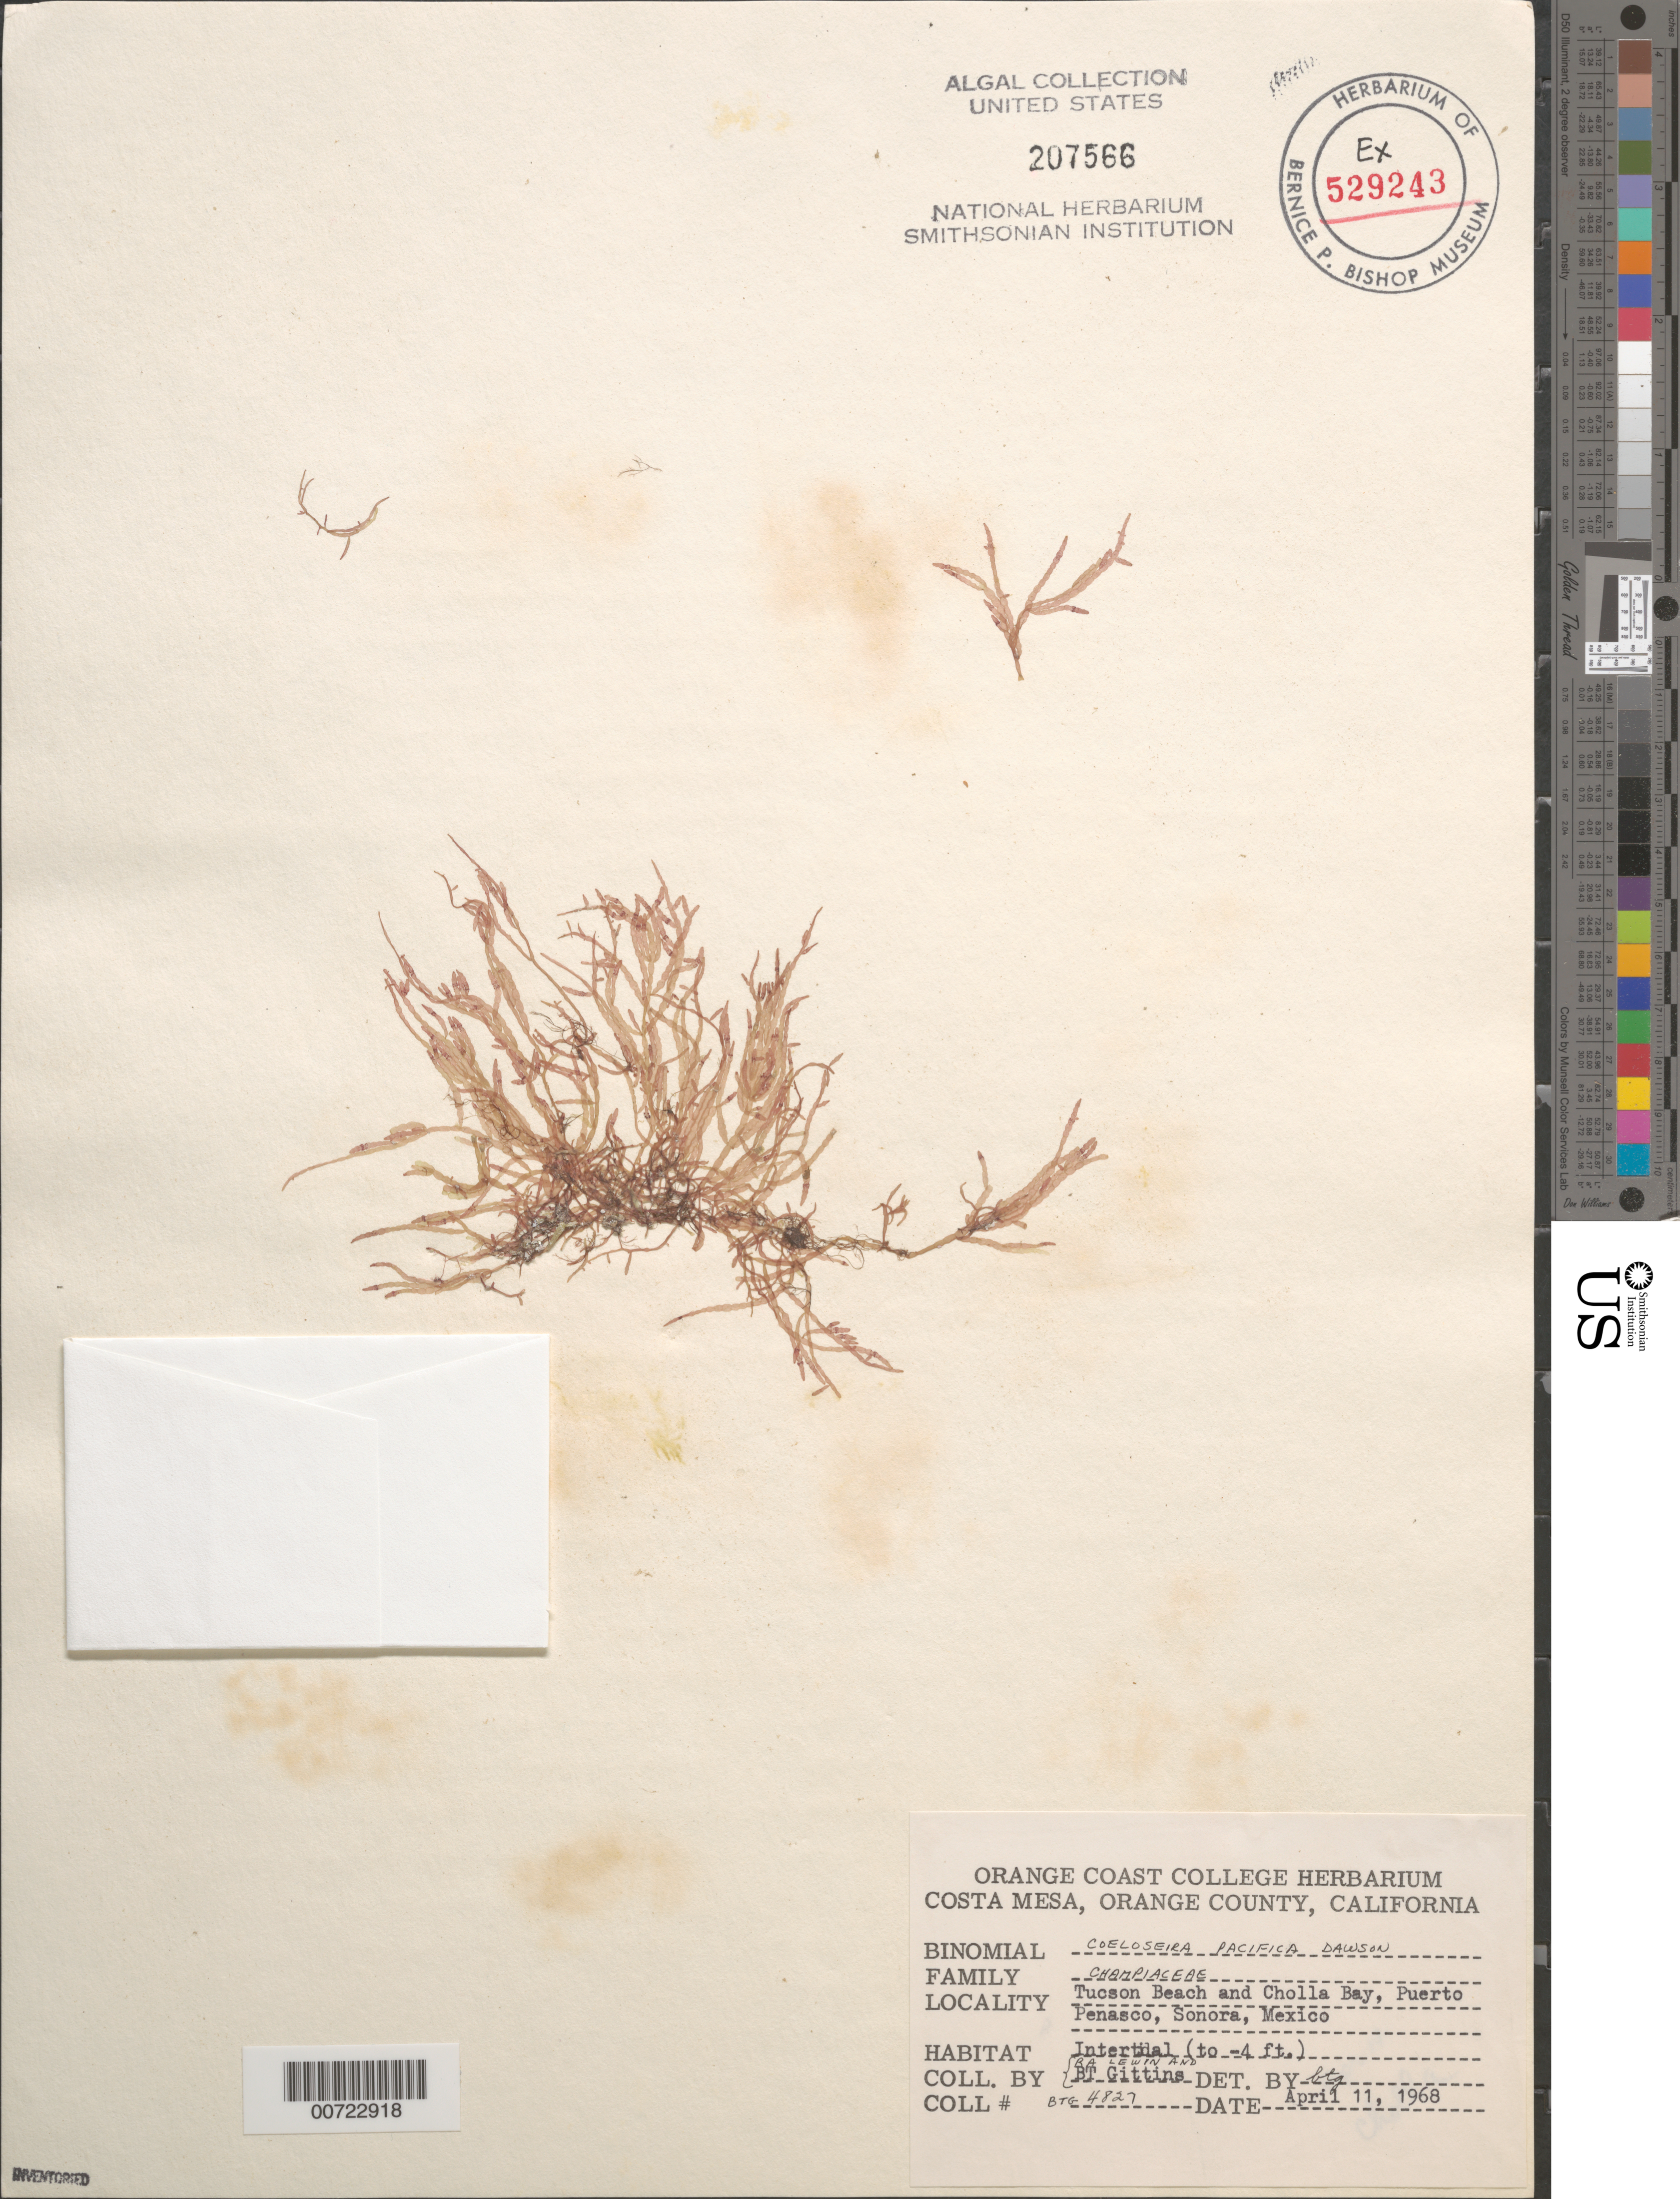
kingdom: Plantae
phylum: Rhodophyta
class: Florideophyceae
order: Rhodymeniales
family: Champiaceae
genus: Gastroclonium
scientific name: Gastroclonium pacificum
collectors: R. Lewin & B. Gittins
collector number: BTG 4827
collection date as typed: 11 Apr 1968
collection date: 1968-04-11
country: Mexico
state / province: Sonora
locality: Tucson Beach and Cholla Bay, Puerto Penasco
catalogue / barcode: US 207566